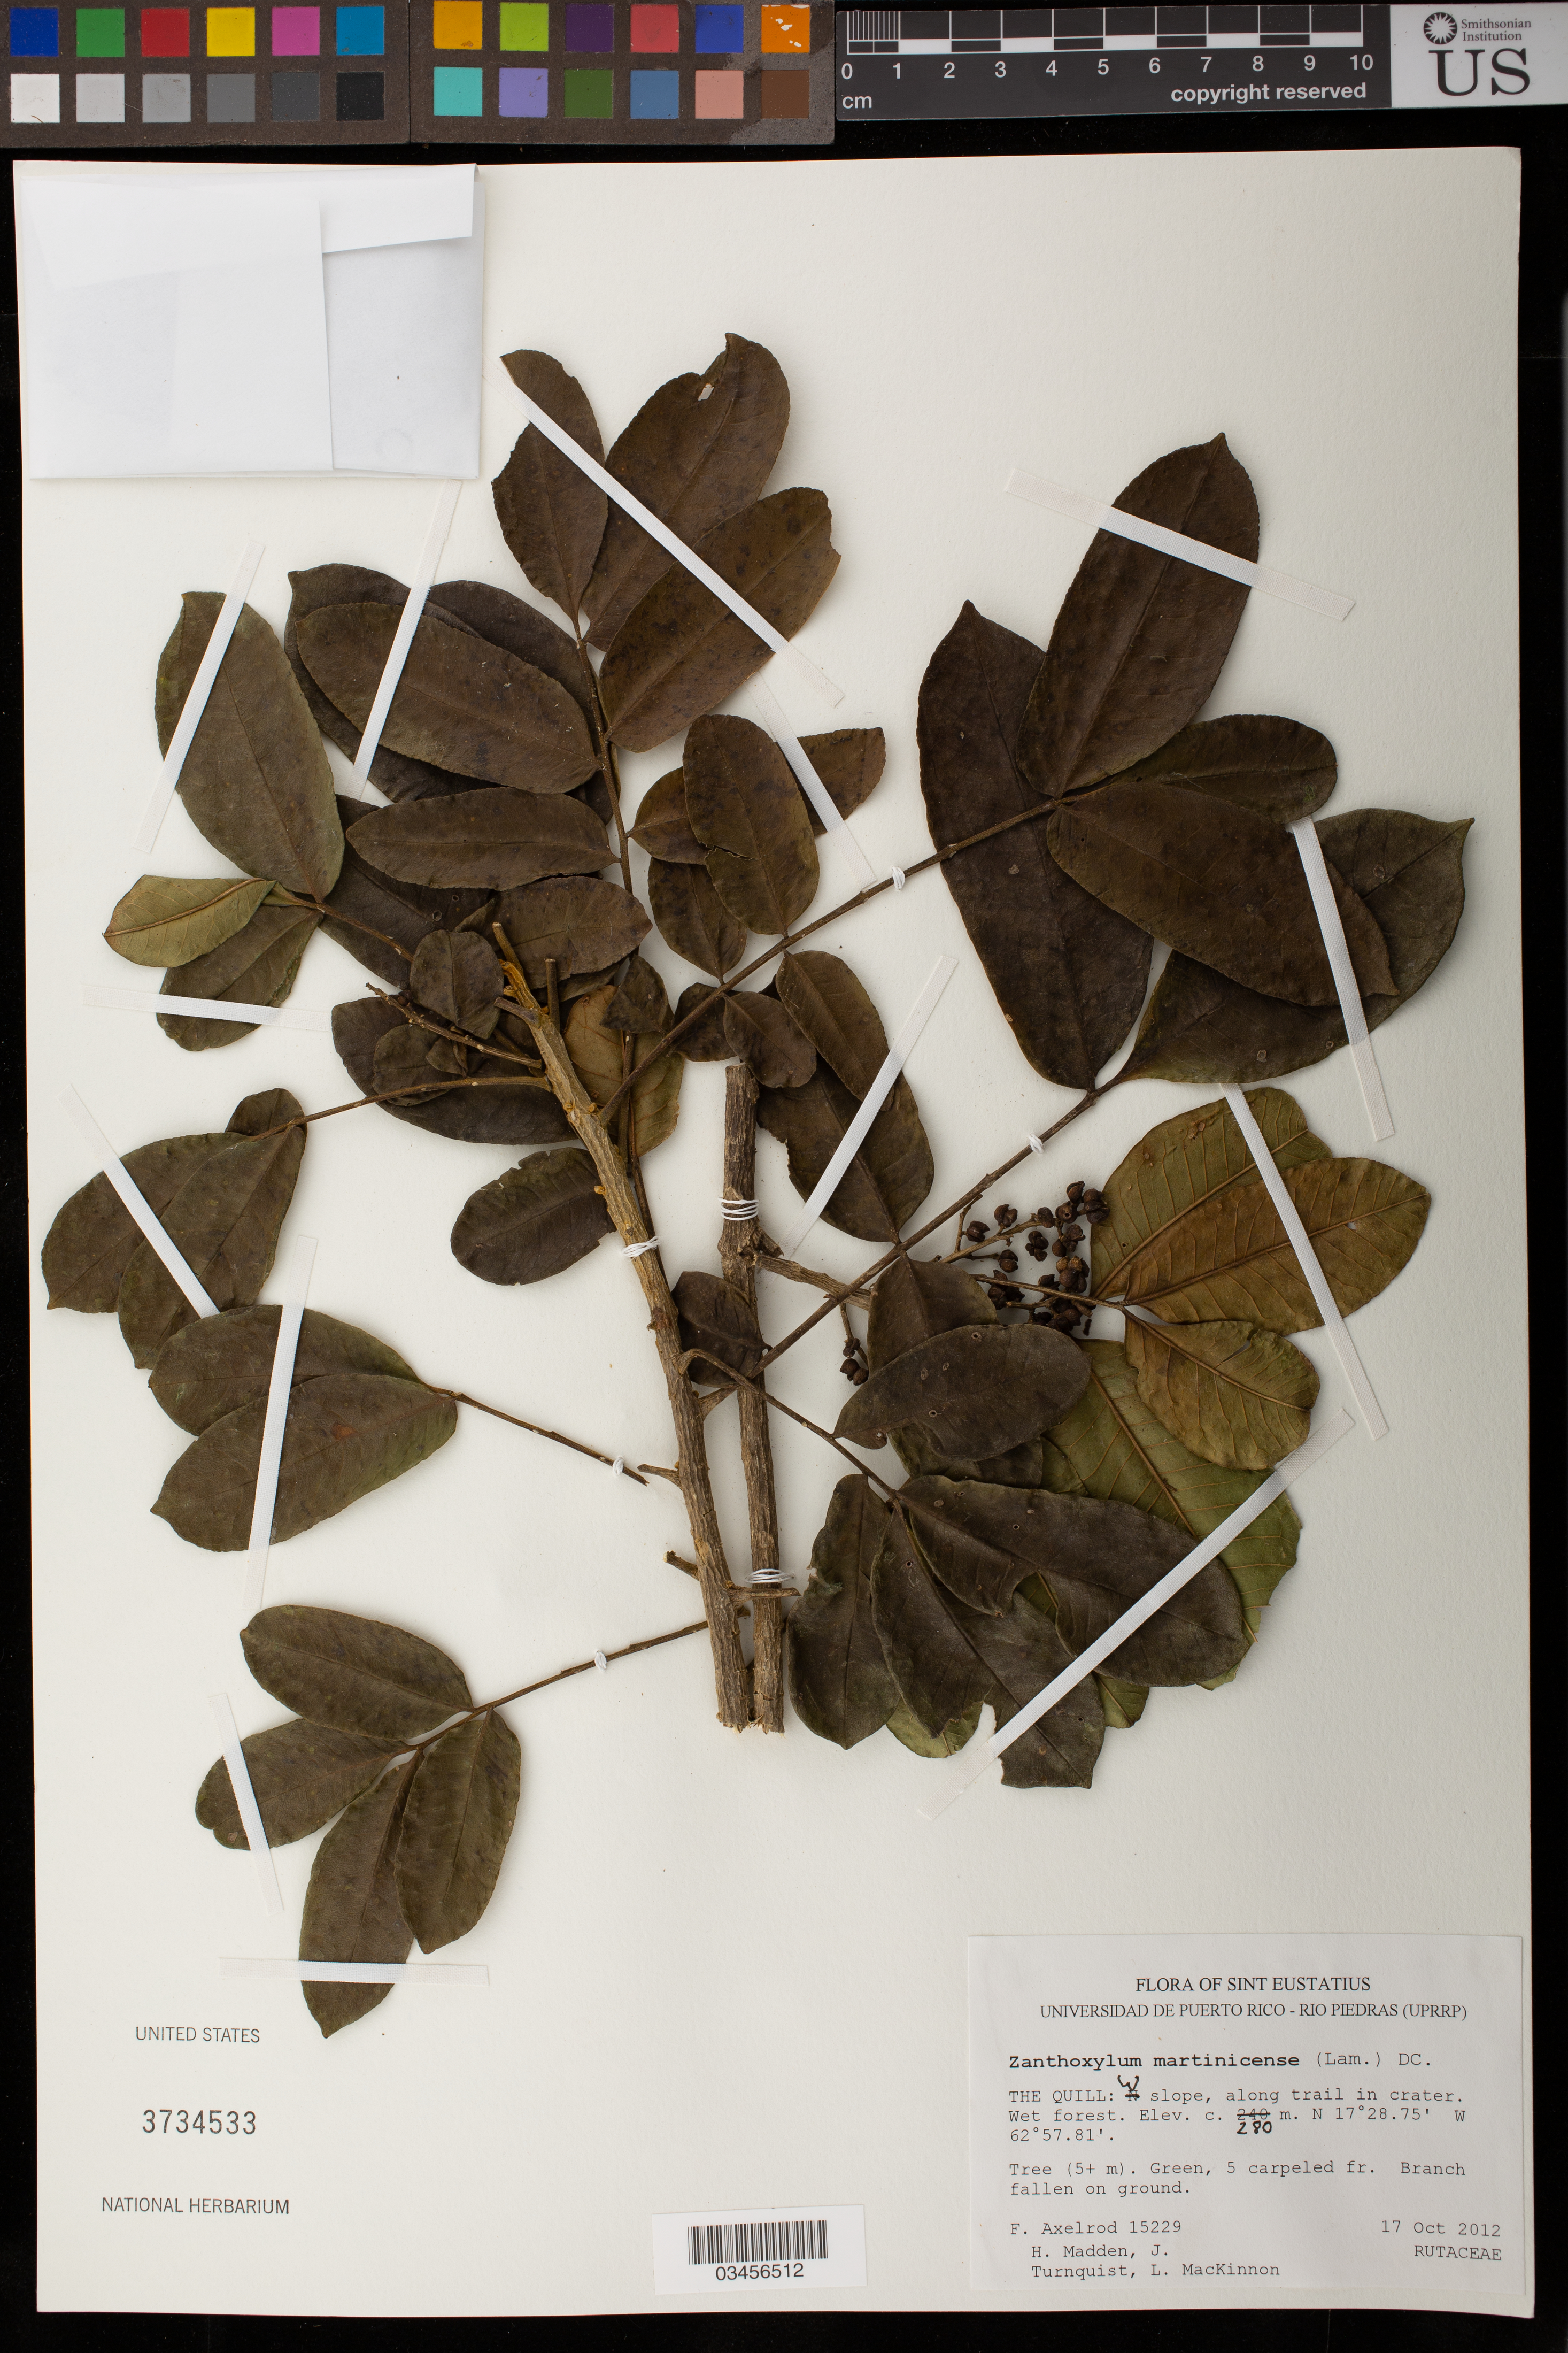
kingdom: Plantae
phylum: Tracheophyta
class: Magnoliopsida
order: Gentianales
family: Apocynaceae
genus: Oxypetalum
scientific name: Oxypetalum pentasetum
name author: (Rusby) Goyder & Rapini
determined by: Goyder, D. J.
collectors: O. Buchtien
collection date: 1912-10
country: Bolivia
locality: Sandillani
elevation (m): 2500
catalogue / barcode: US 1175155